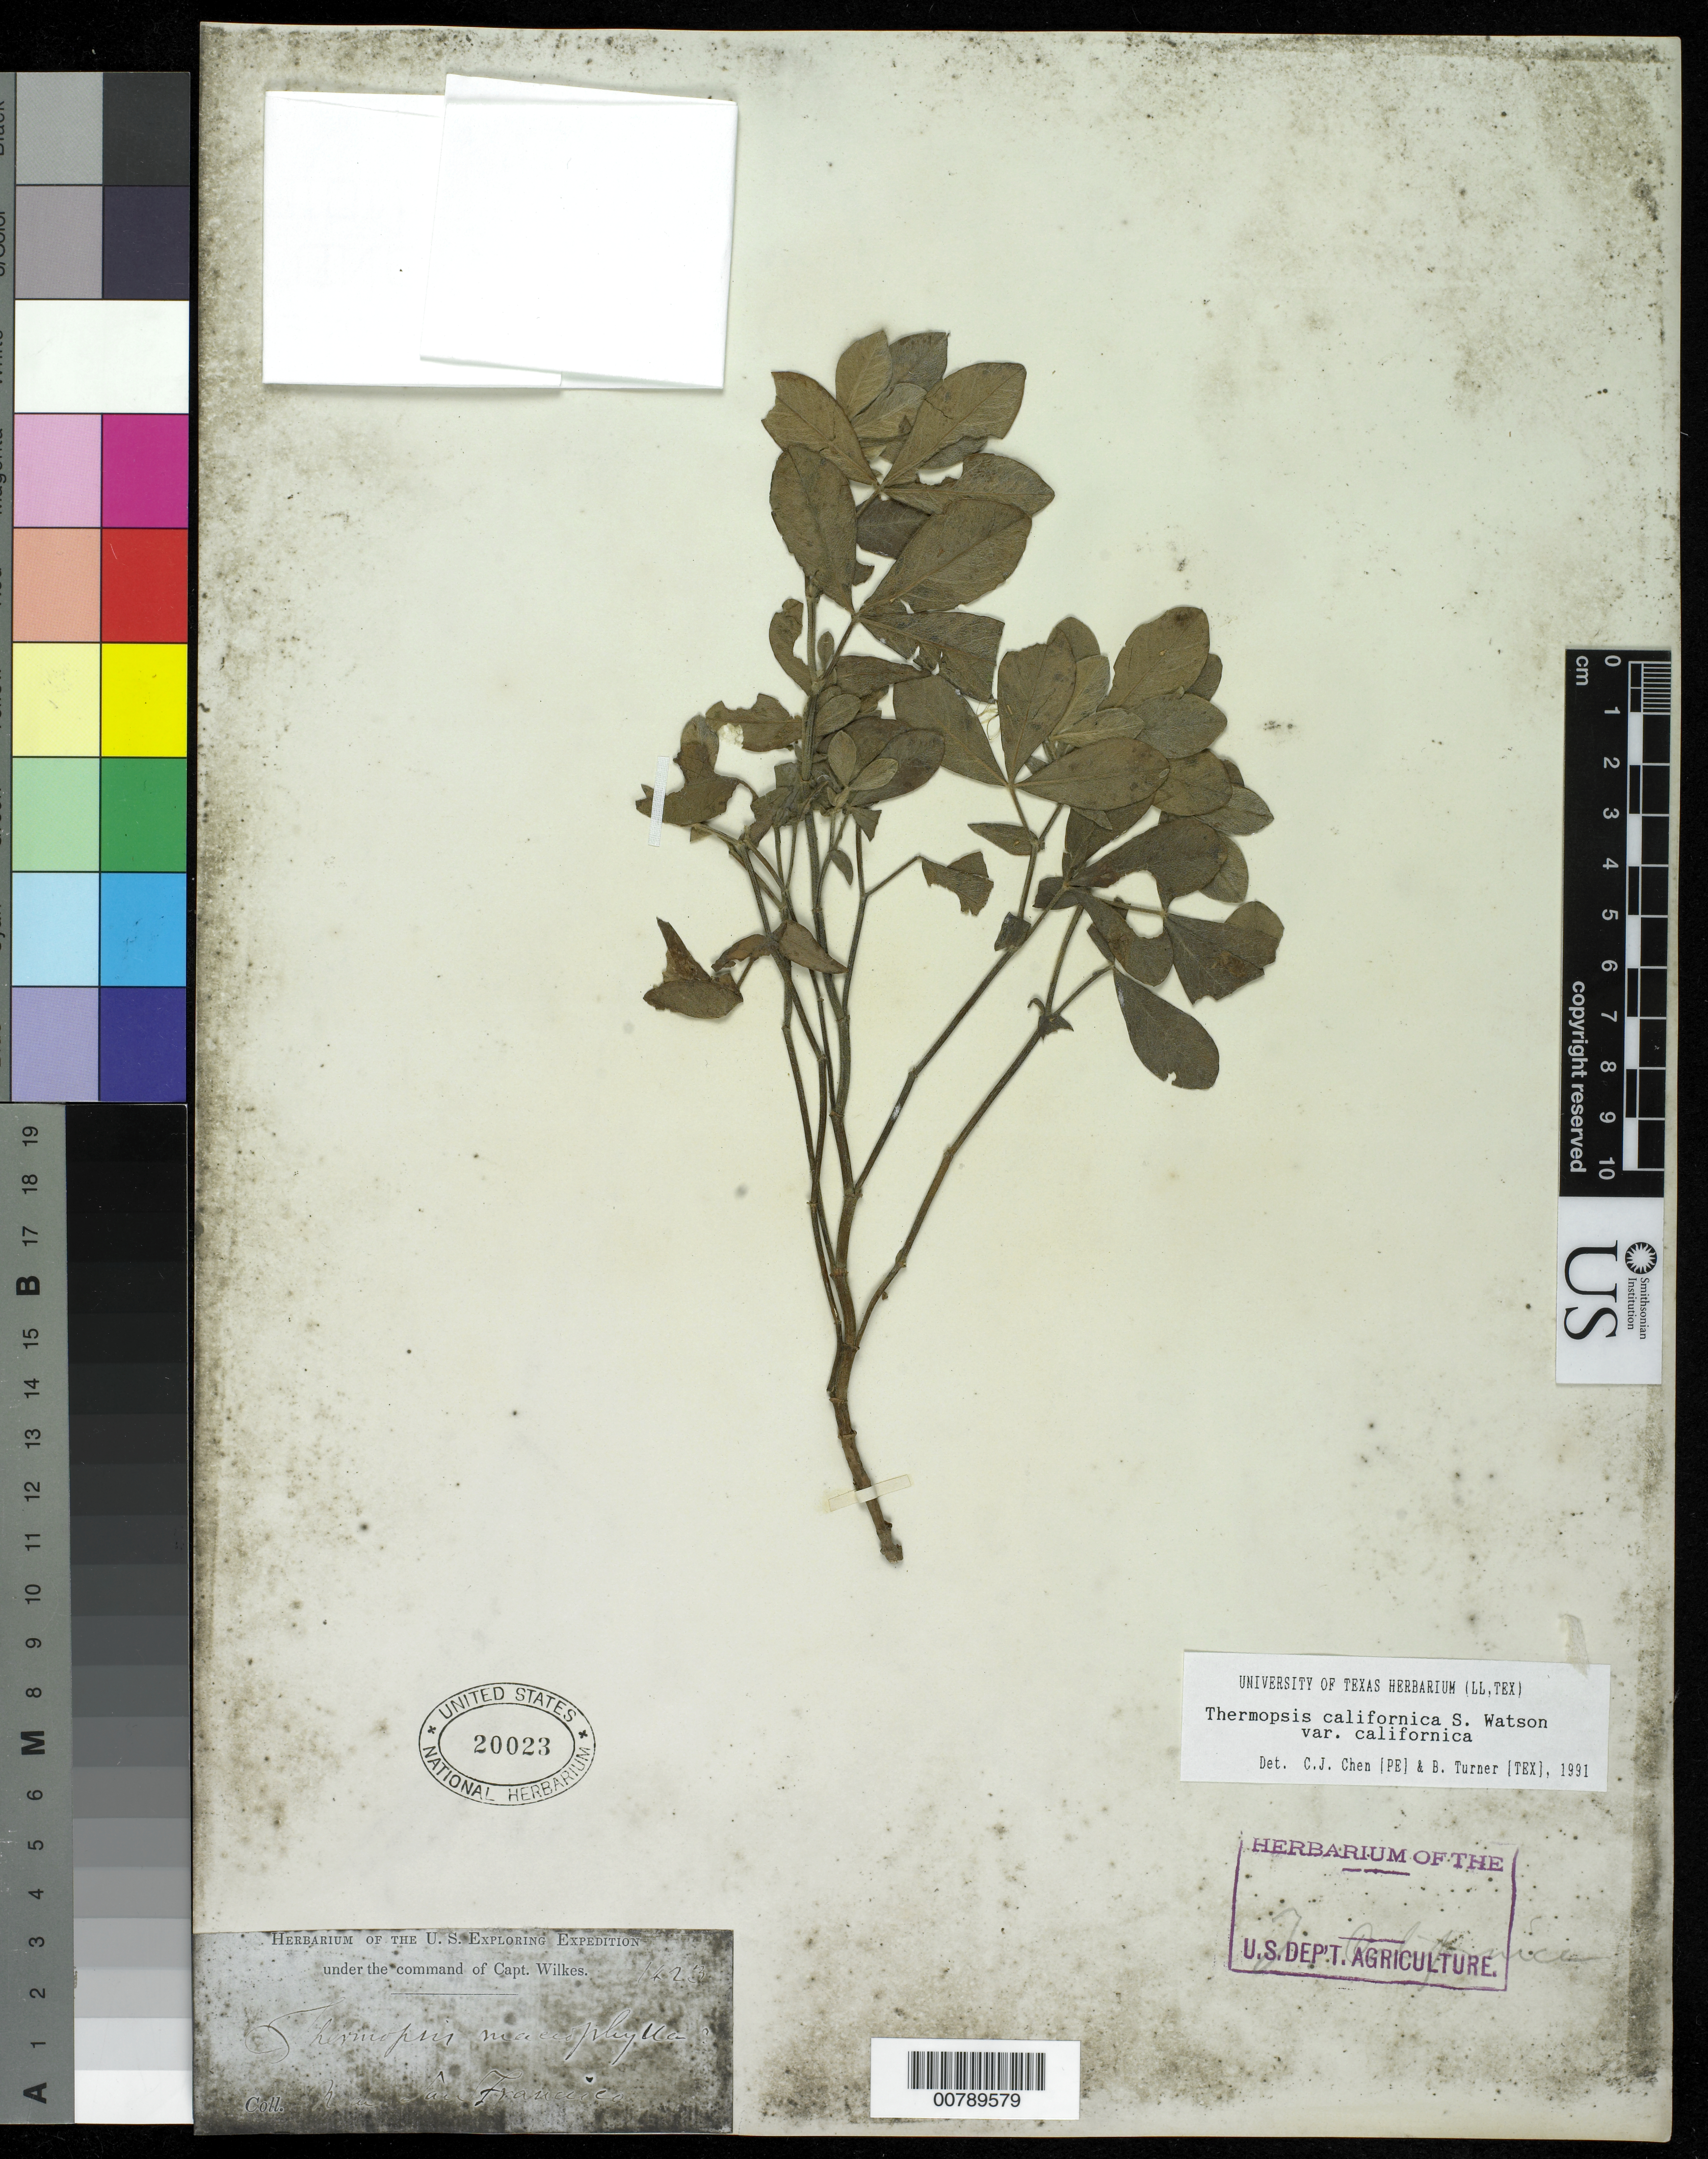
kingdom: Plantae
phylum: Tracheophyta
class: Magnoliopsida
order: Fabales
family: Fabaceae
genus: Thermopsis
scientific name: Thermopsis californica var. californica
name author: S. Watson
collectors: Wilkes Explor. Exped.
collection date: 1838/1842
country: United States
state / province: California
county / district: San Francisco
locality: Near San Francisco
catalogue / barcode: US 20023